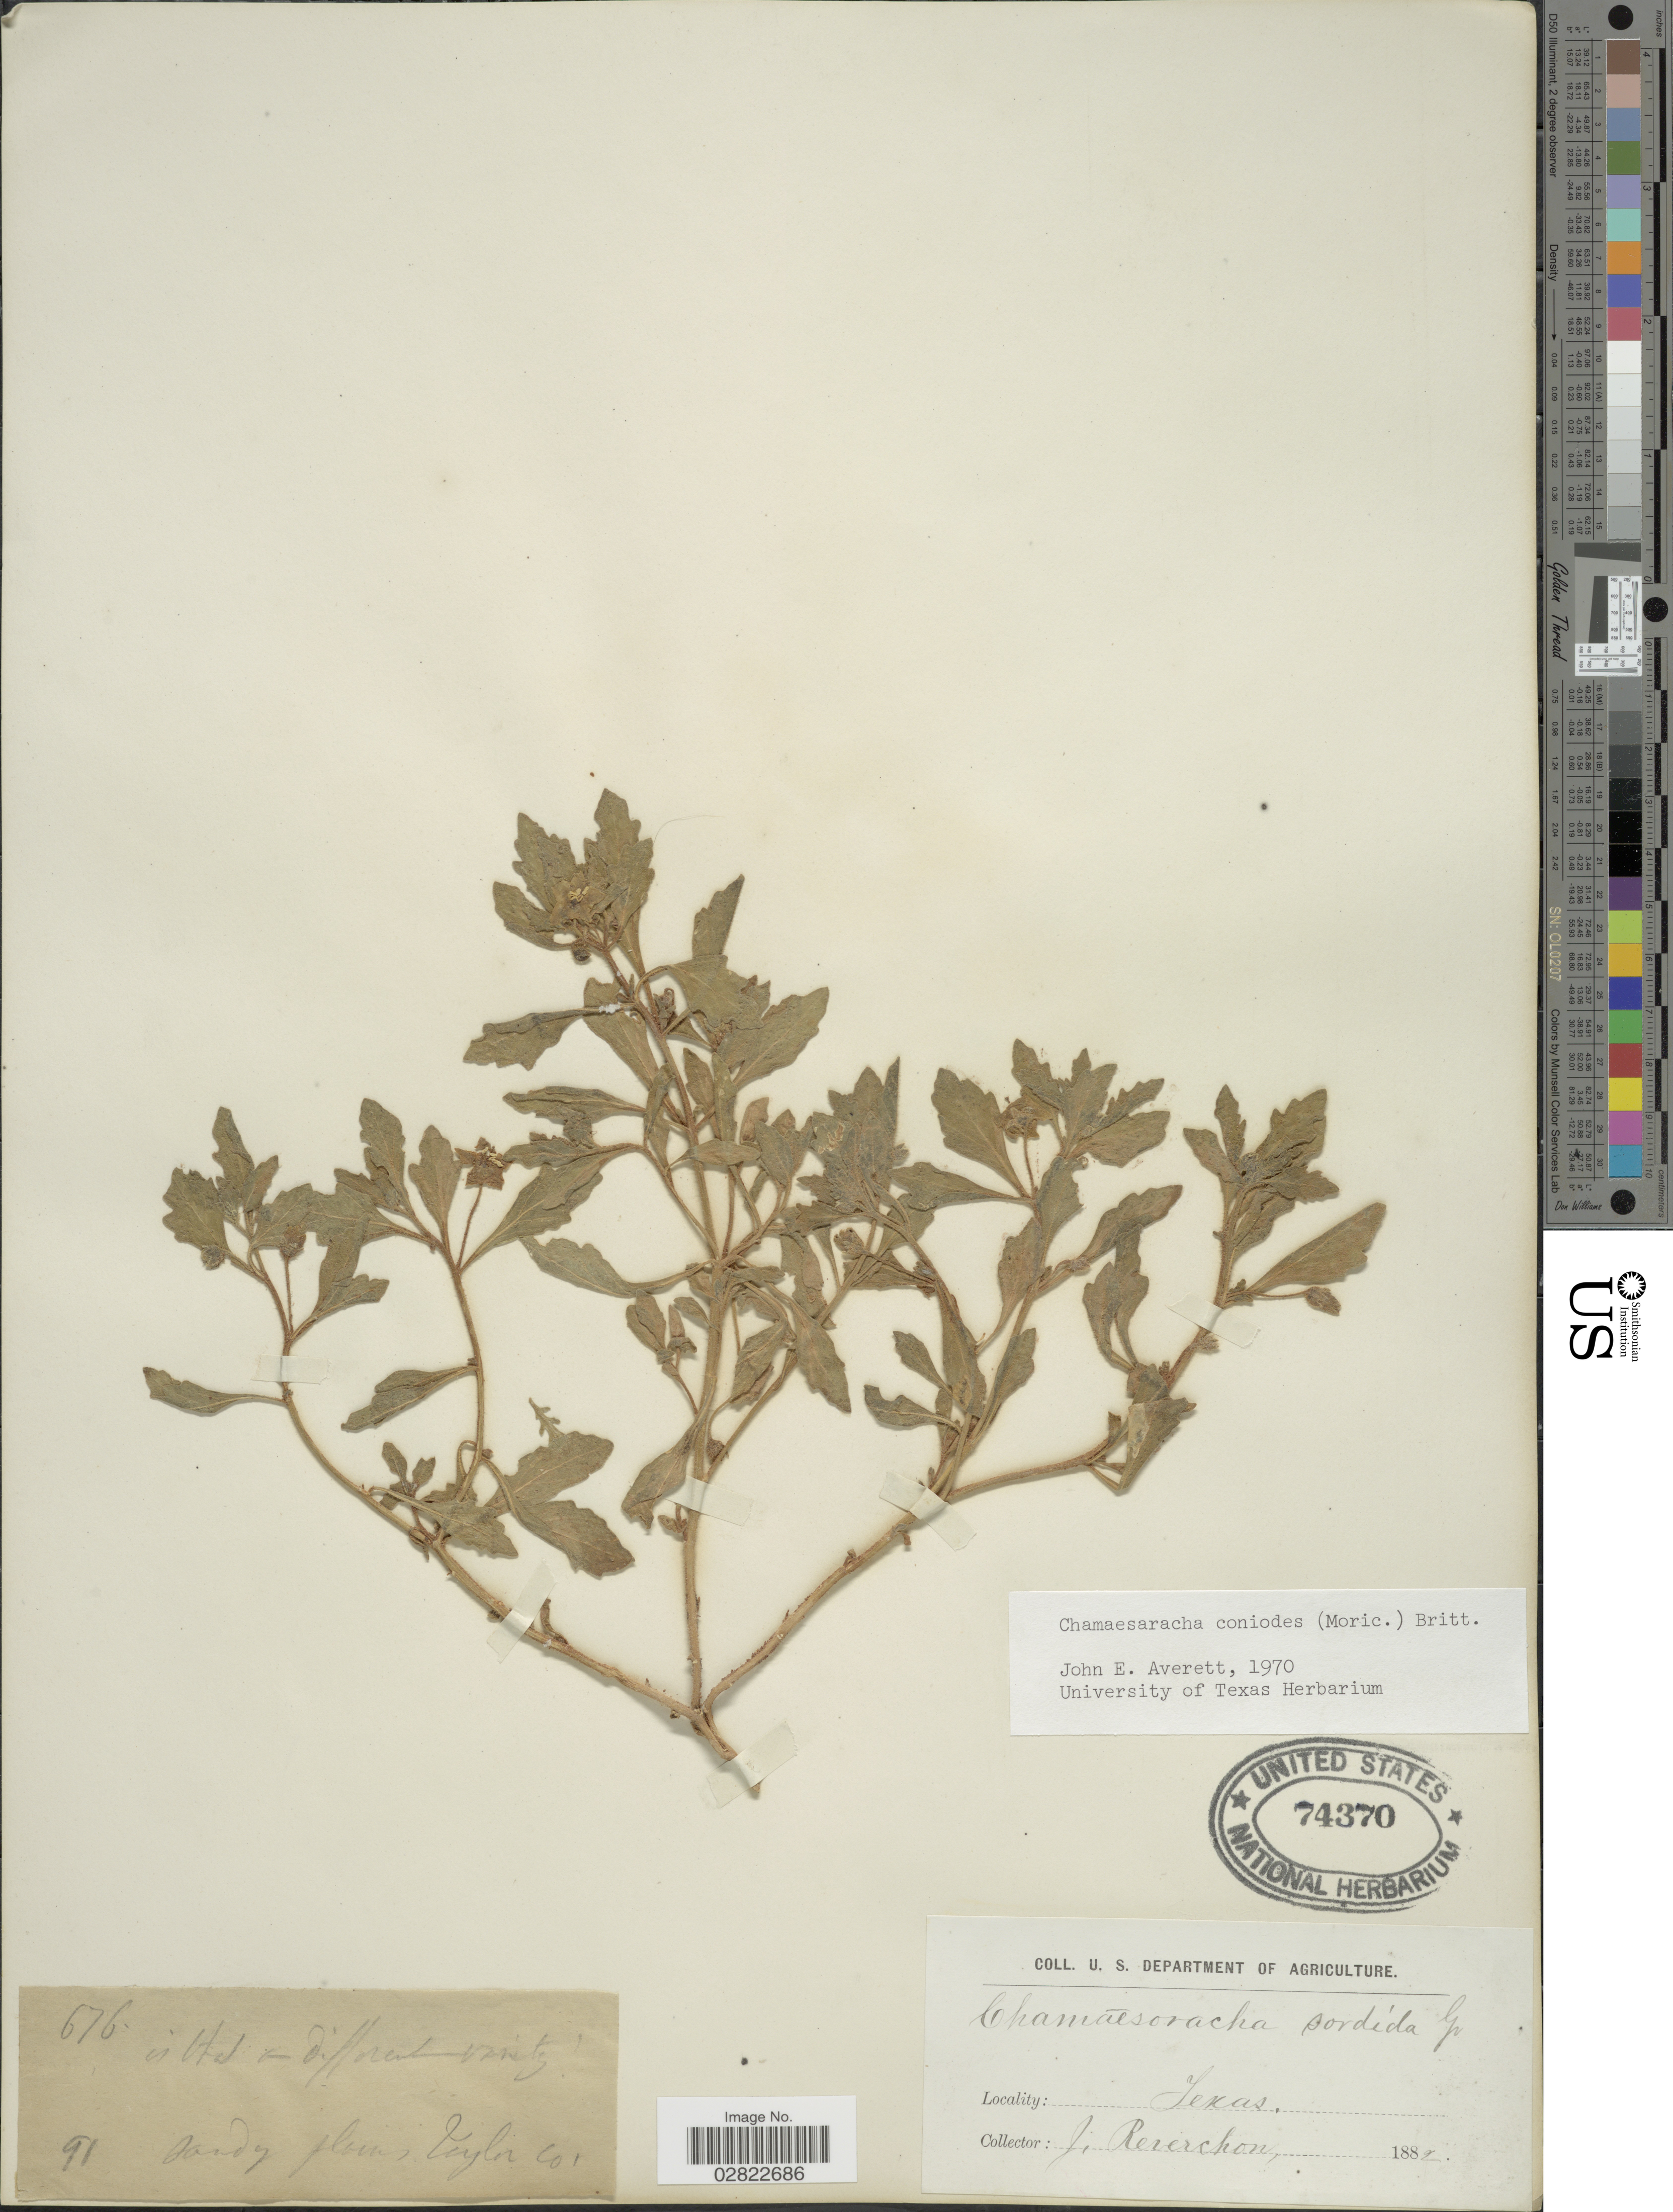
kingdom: Plantae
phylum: Tracheophyta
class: Magnoliopsida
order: Solanales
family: Solanaceae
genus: Chamaesaracha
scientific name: Chamaesaracha coniodes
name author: (Moric. ex Dunal) Britton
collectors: J. Reverchon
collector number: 676/91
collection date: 1882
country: United States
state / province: Texas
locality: Sandy plain, Taylor Co.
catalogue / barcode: US 74370